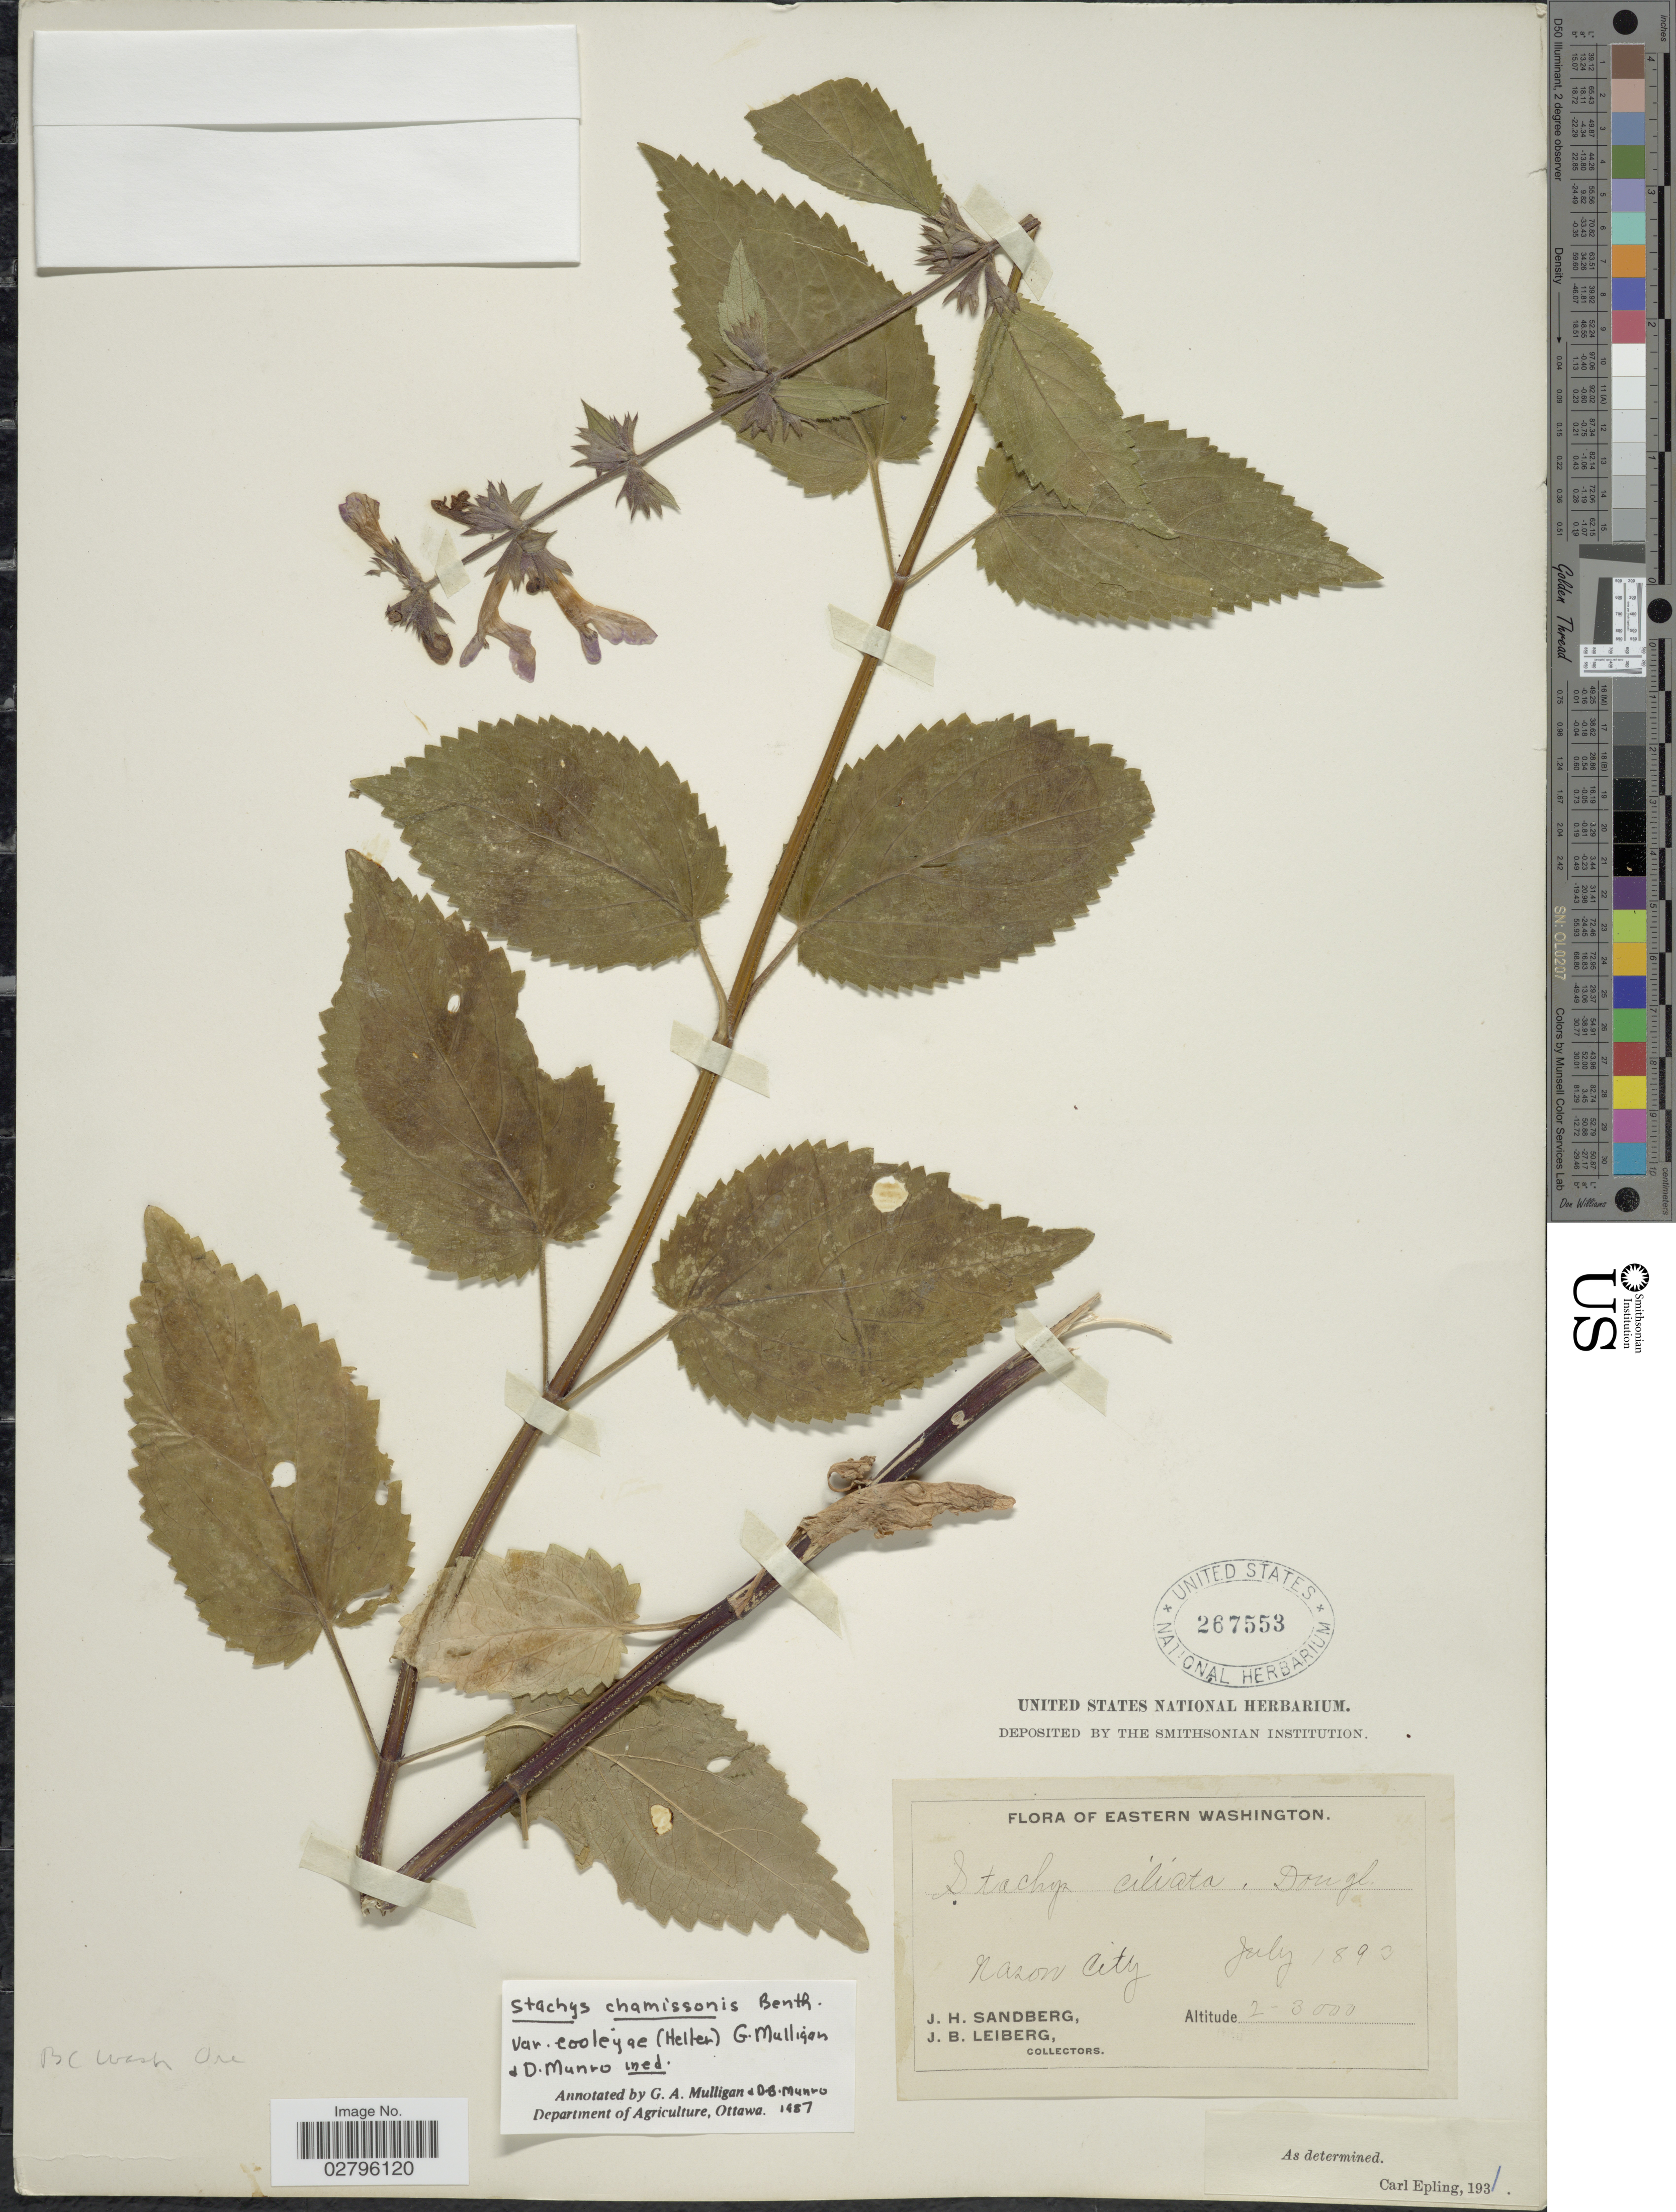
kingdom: Plantae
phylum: Tracheophyta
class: Magnoliopsida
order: Lamiales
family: Lamiaceae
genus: Stachys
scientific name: Stachys chamissonis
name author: Benth.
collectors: J. H. Sandberg & J. B. Leiberg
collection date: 1890-07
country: United States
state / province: Washington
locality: Eastern Washington, Mason City.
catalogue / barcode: US 267553